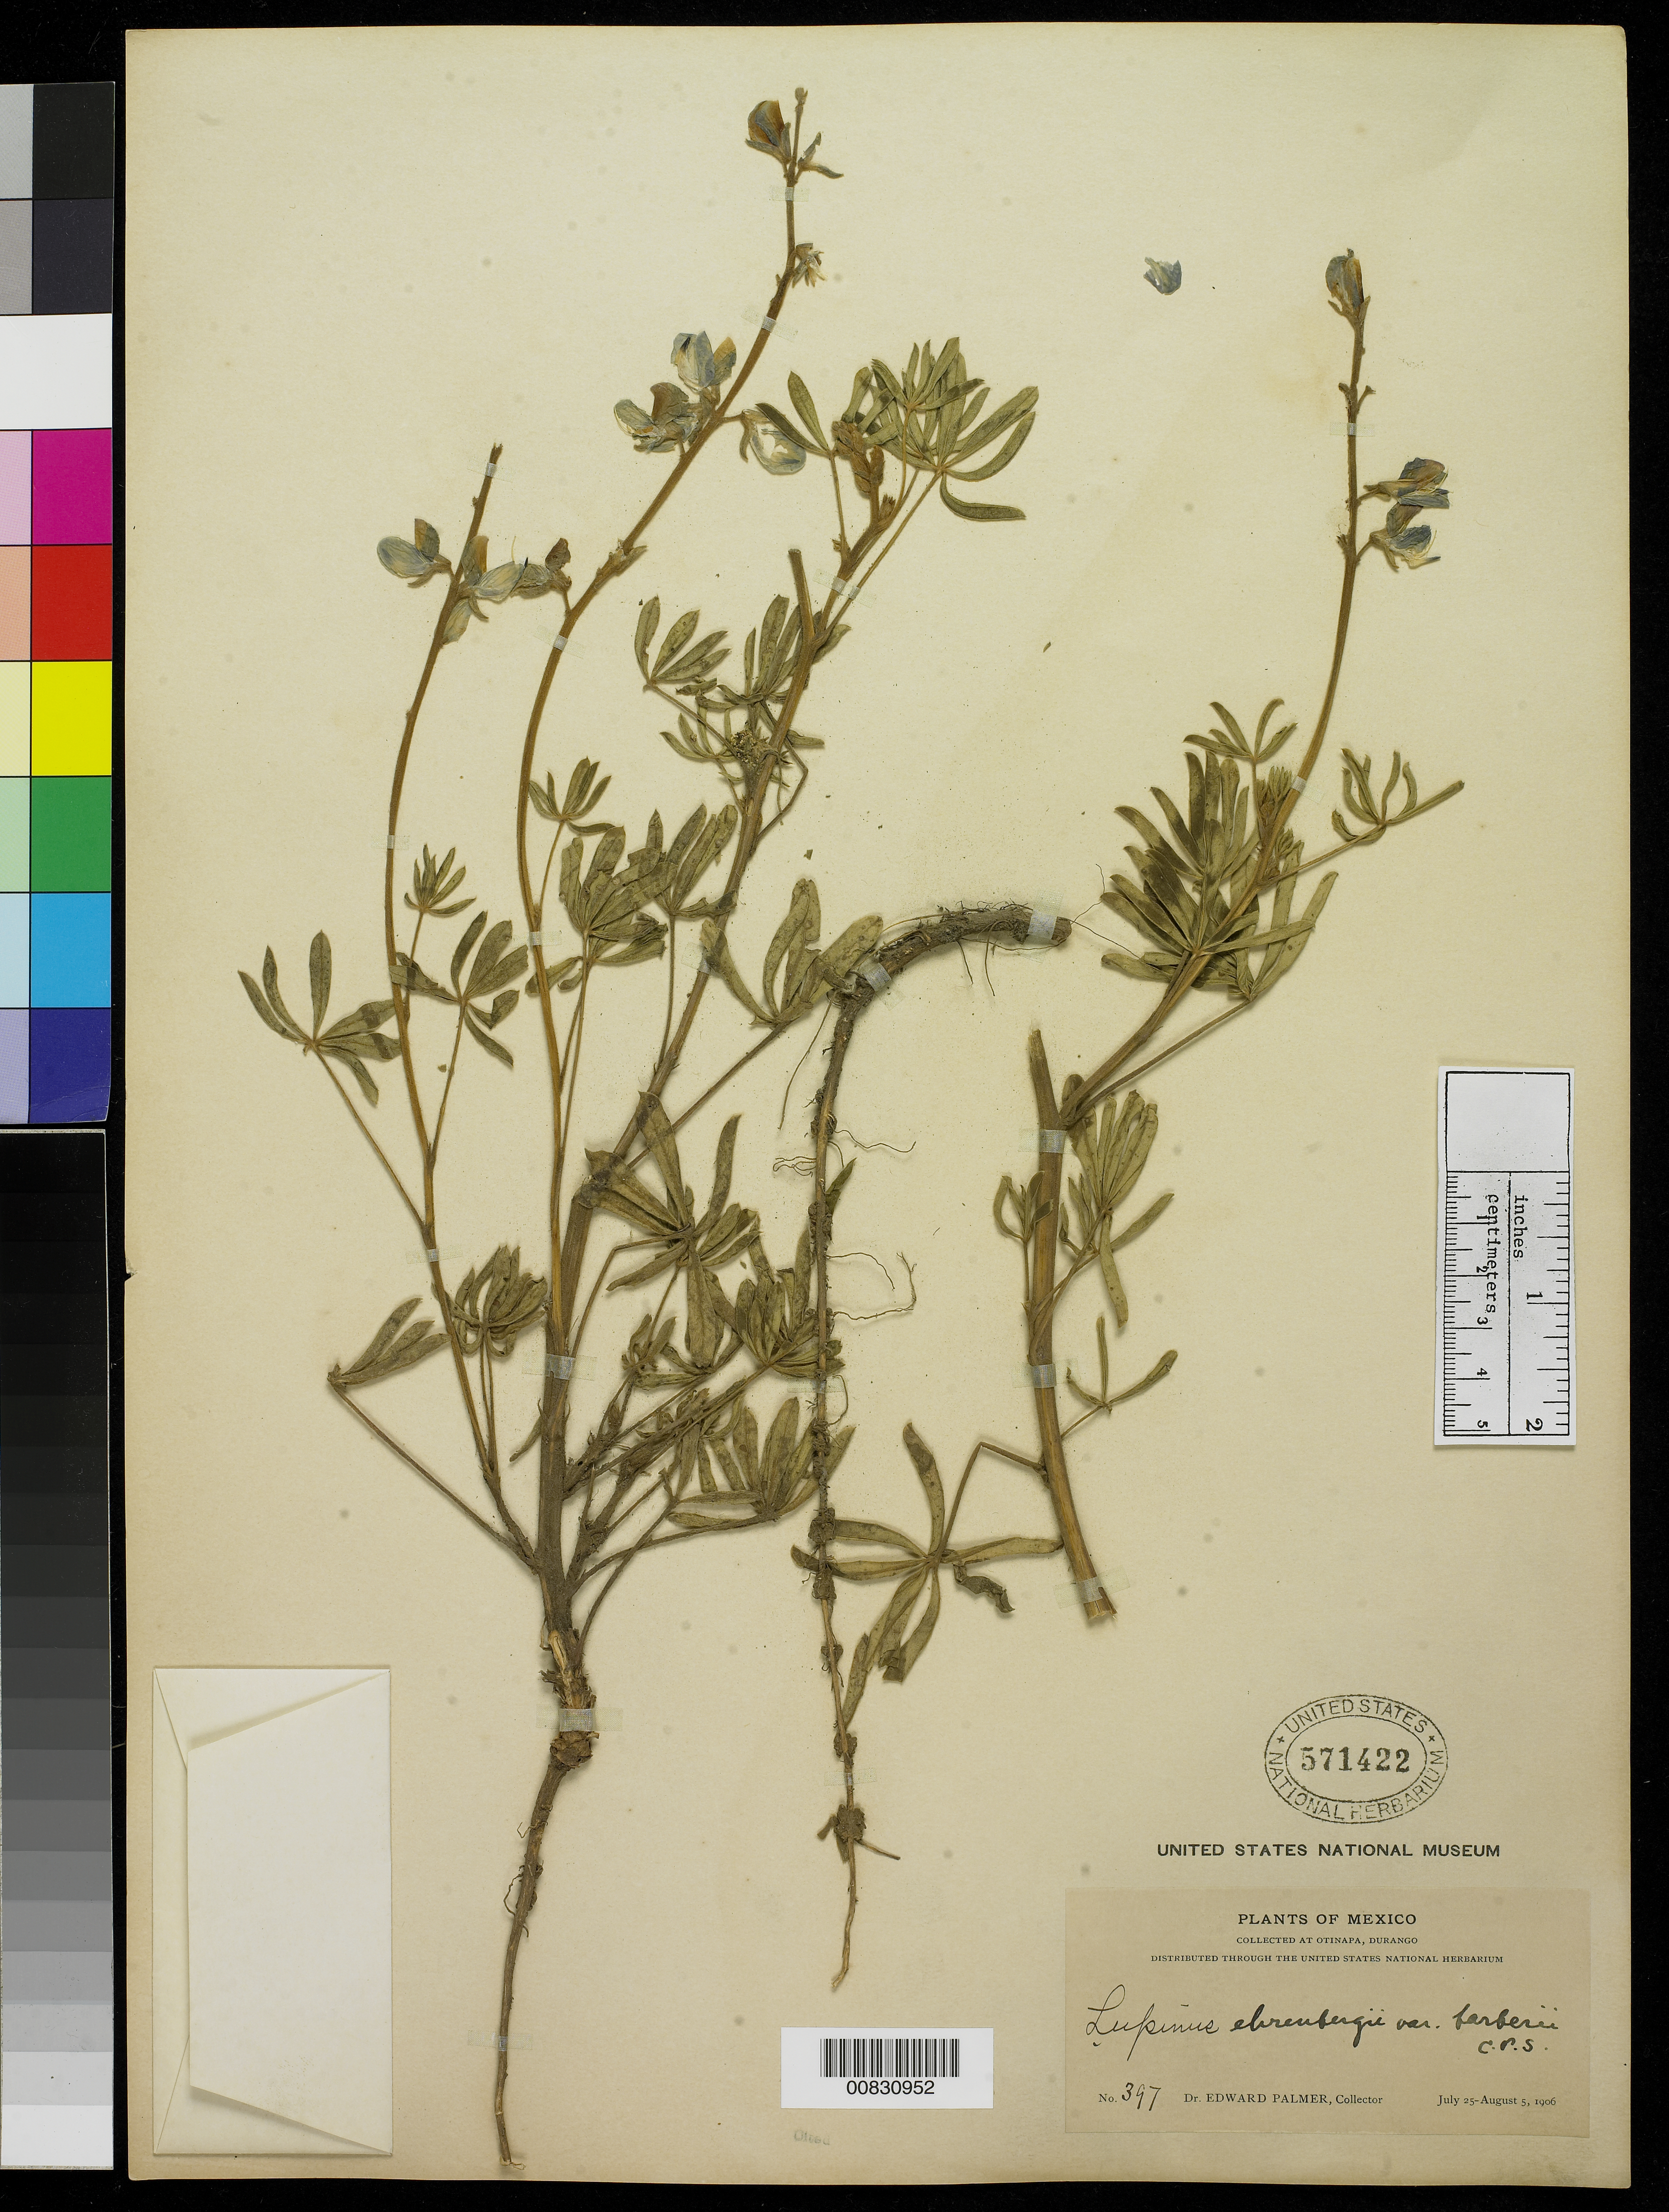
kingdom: Plantae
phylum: Tracheophyta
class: Magnoliopsida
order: Fabales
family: Fabaceae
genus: Lupinus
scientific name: Lupinus ehrenbergii var. barberi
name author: C.P. Sm.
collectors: E. Palmer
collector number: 397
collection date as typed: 25 Jul 1906 to 05 Aug 1906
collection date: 1906-07-25/1906-08-05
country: Mexico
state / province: Durango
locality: Otinapa, Durango.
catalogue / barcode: US 571422